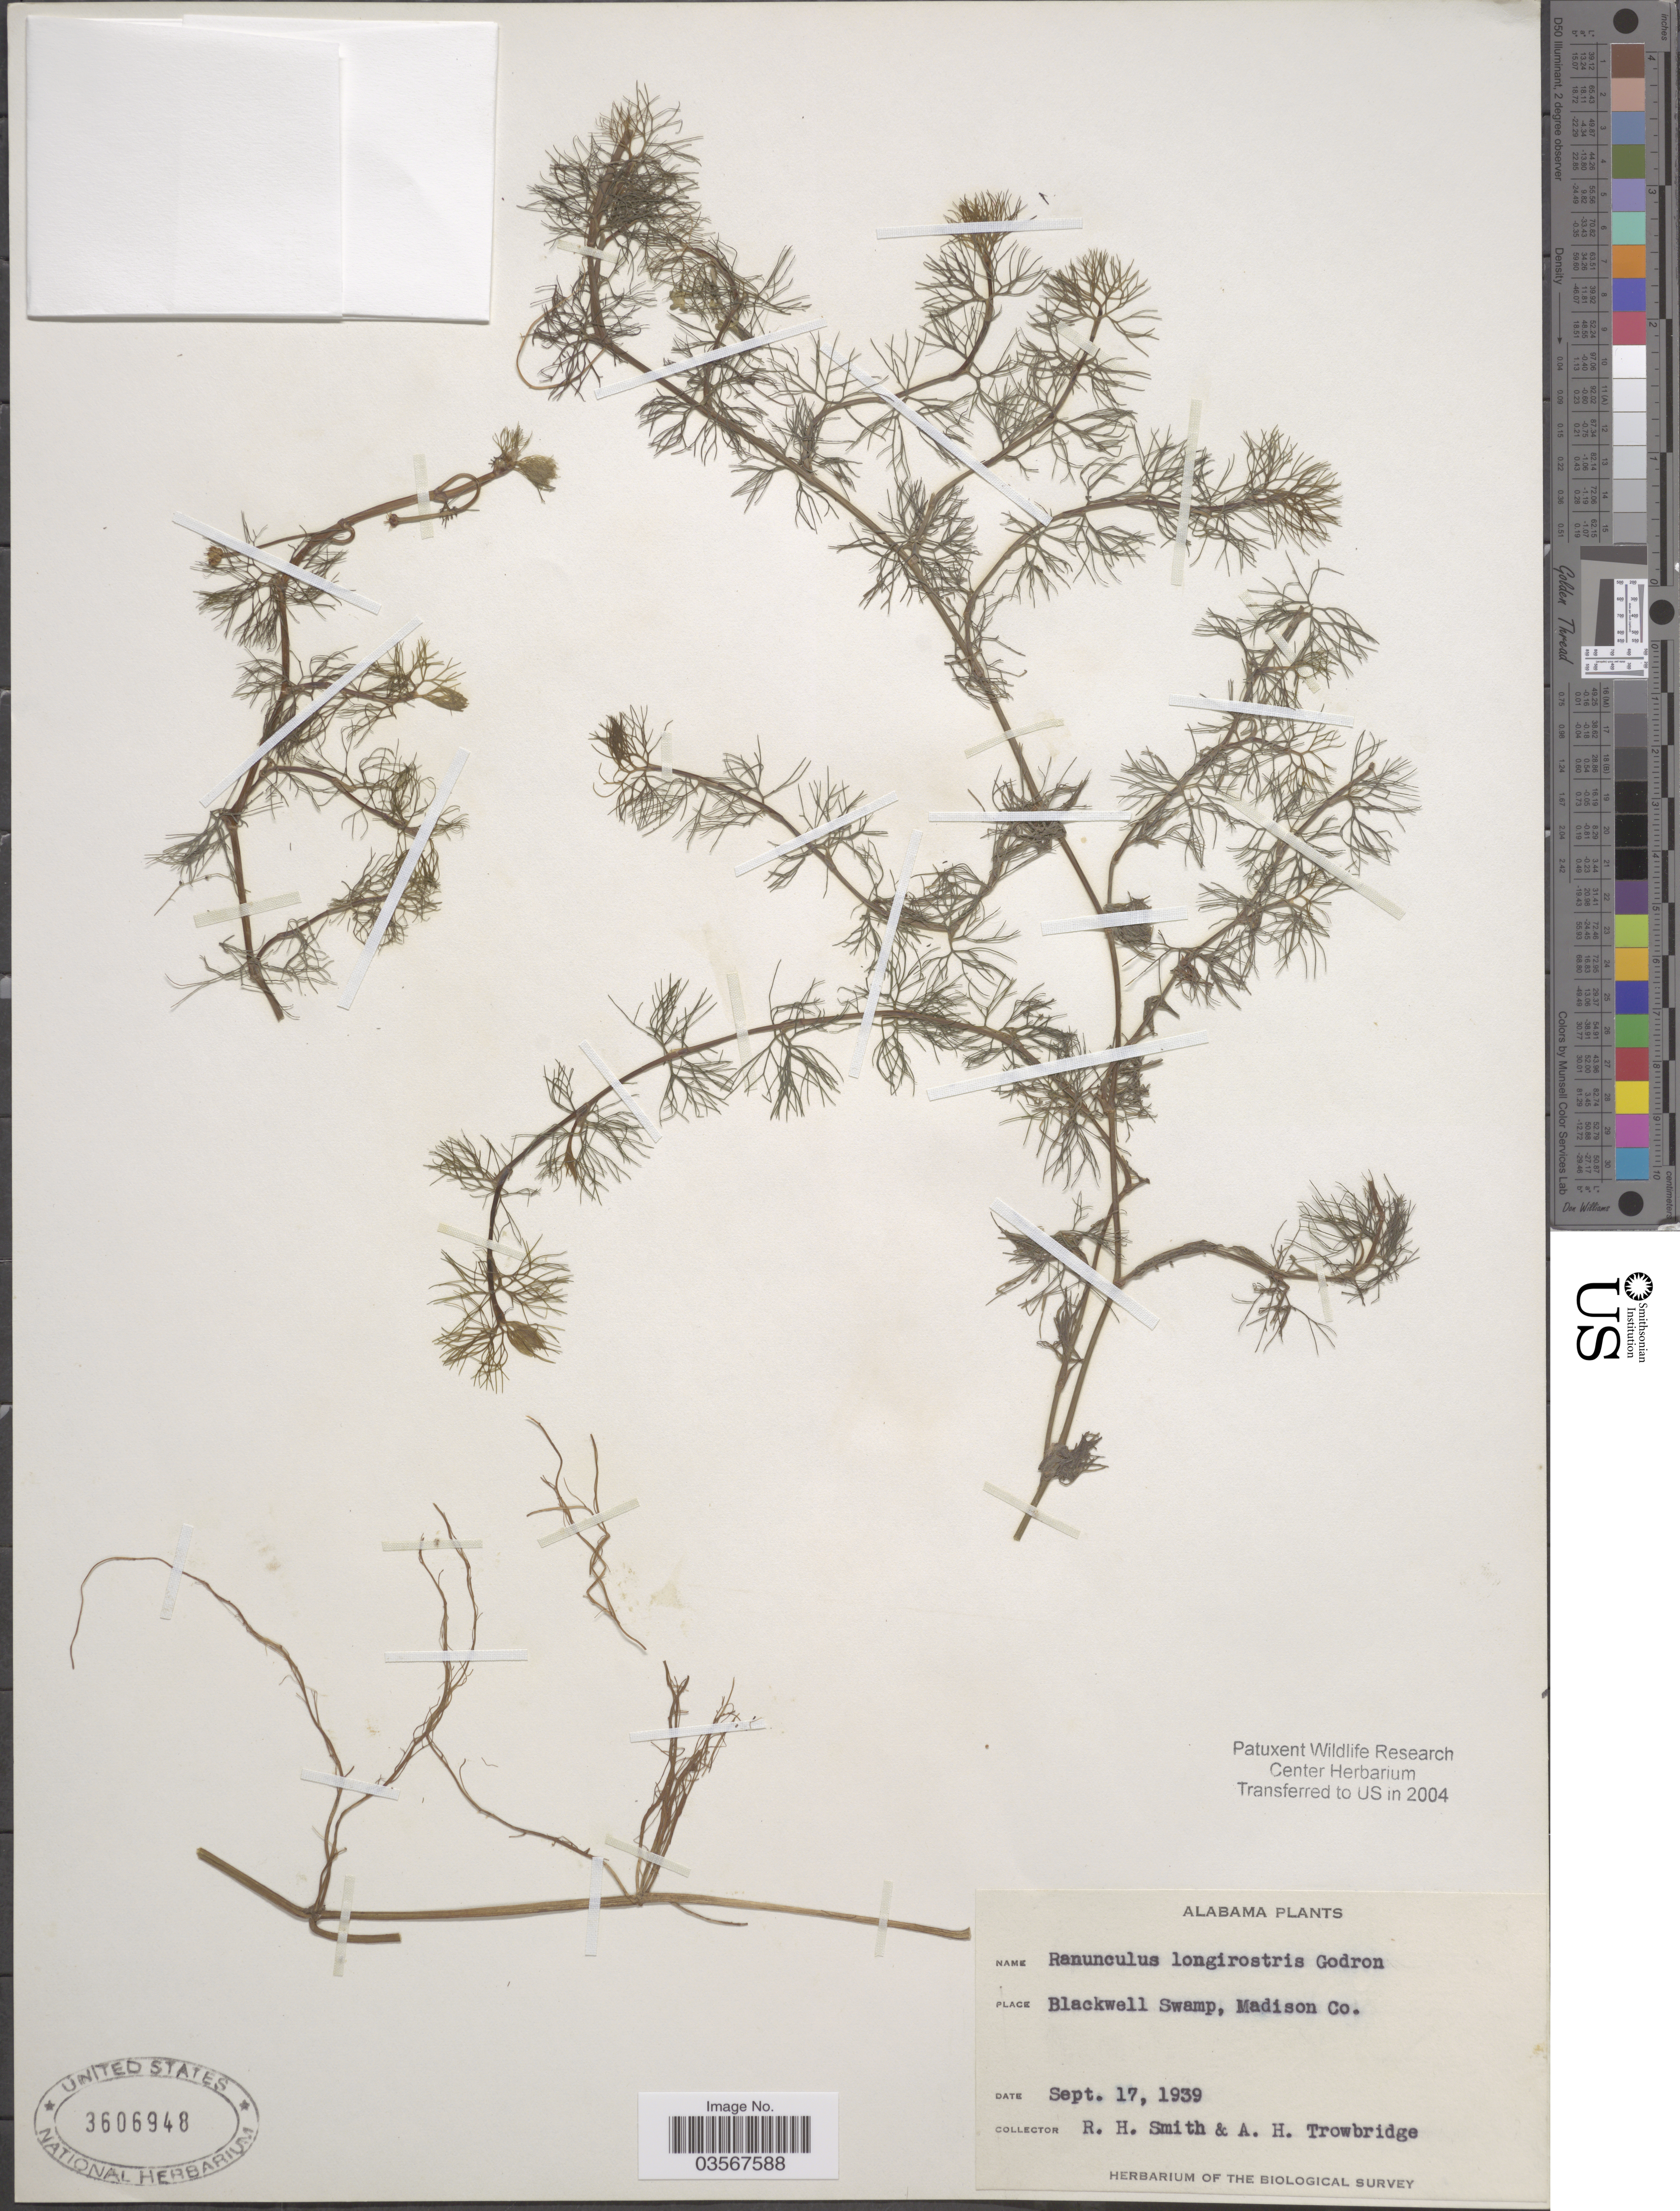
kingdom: Plantae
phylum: Tracheophyta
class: Magnoliopsida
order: Ranunculales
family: Ranunculaceae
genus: Ranunculus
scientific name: Ranunculus longirostris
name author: Godr.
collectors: R. H. Smith & A. H. Trowbridge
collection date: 1939-09-17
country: United States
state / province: Alabama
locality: Blackwell Swamp, Madison Co.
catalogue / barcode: US 3606948